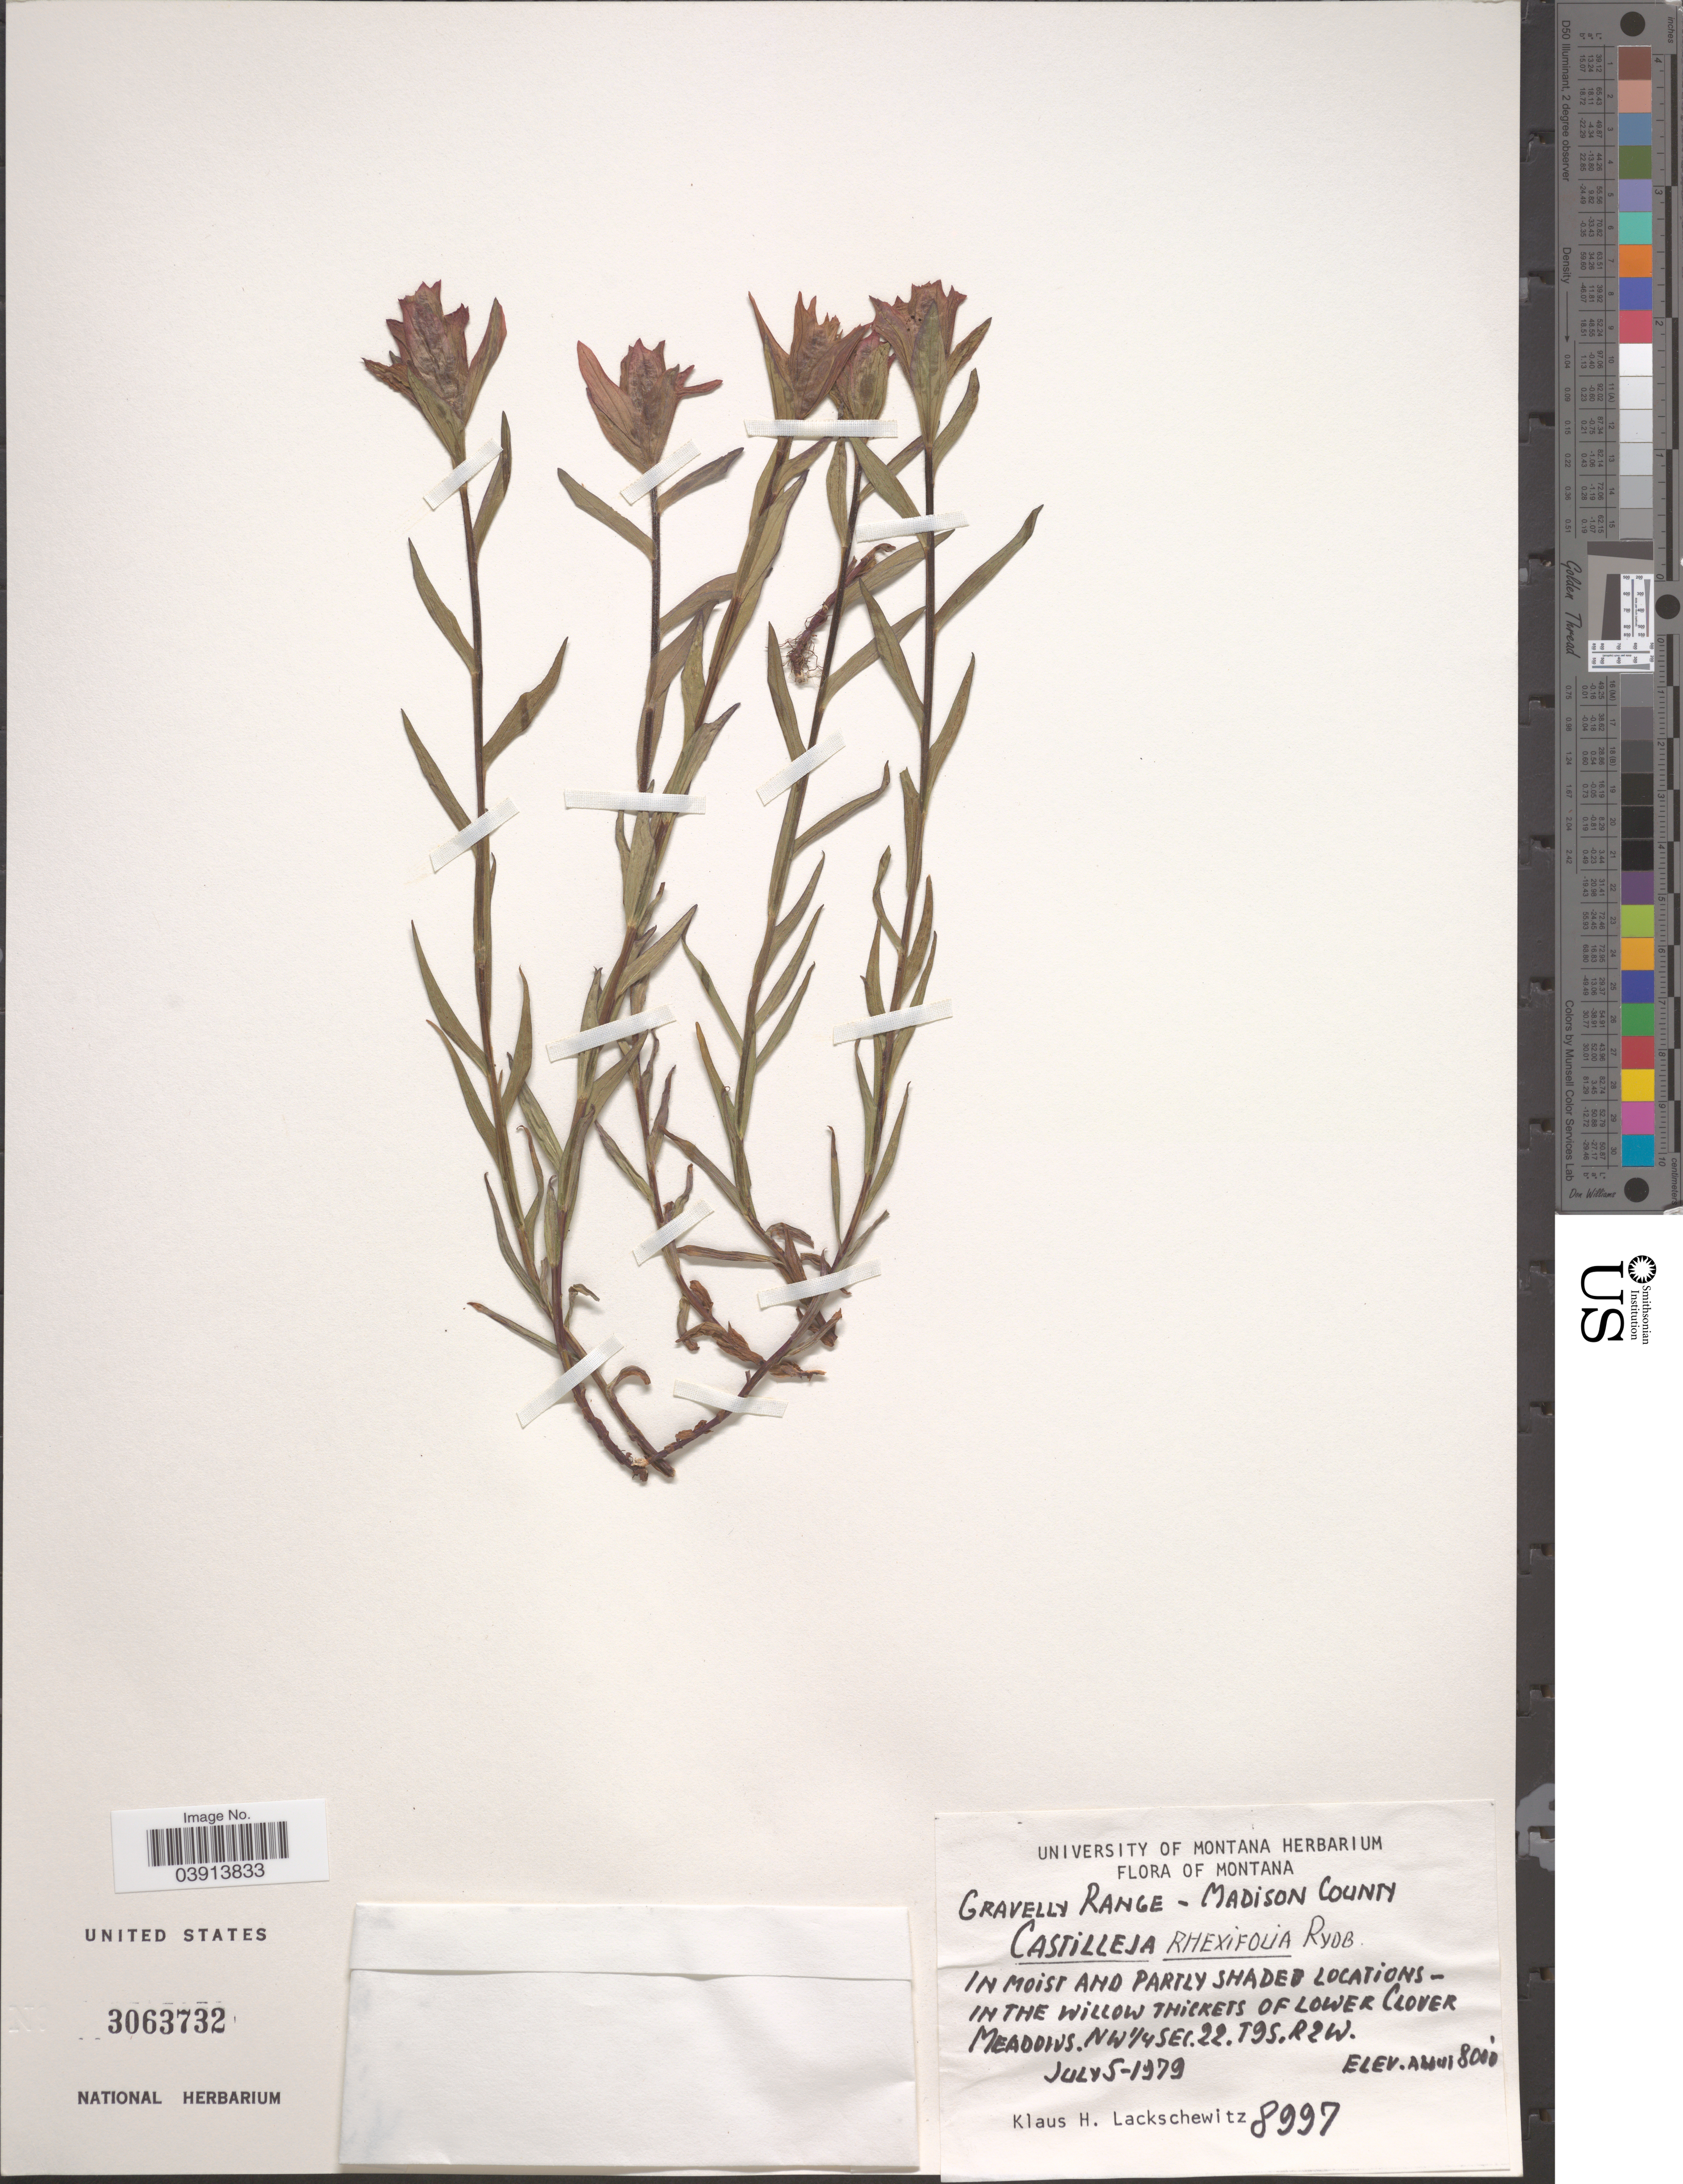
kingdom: Plantae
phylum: Tracheophyta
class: Magnoliopsida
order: Lamiales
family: Orobanchaceae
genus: Castilleja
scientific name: Castilleja rhexiifolia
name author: Rydb.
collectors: K. Lackschewitz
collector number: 8997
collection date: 1979-07-05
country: United States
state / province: Montana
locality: Gravelly Range - Madison County. In the willow thickets of Lower Clover Meadows. NW ¼ Sec. 22. T9S. R2W.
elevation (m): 2438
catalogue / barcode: US 3063732